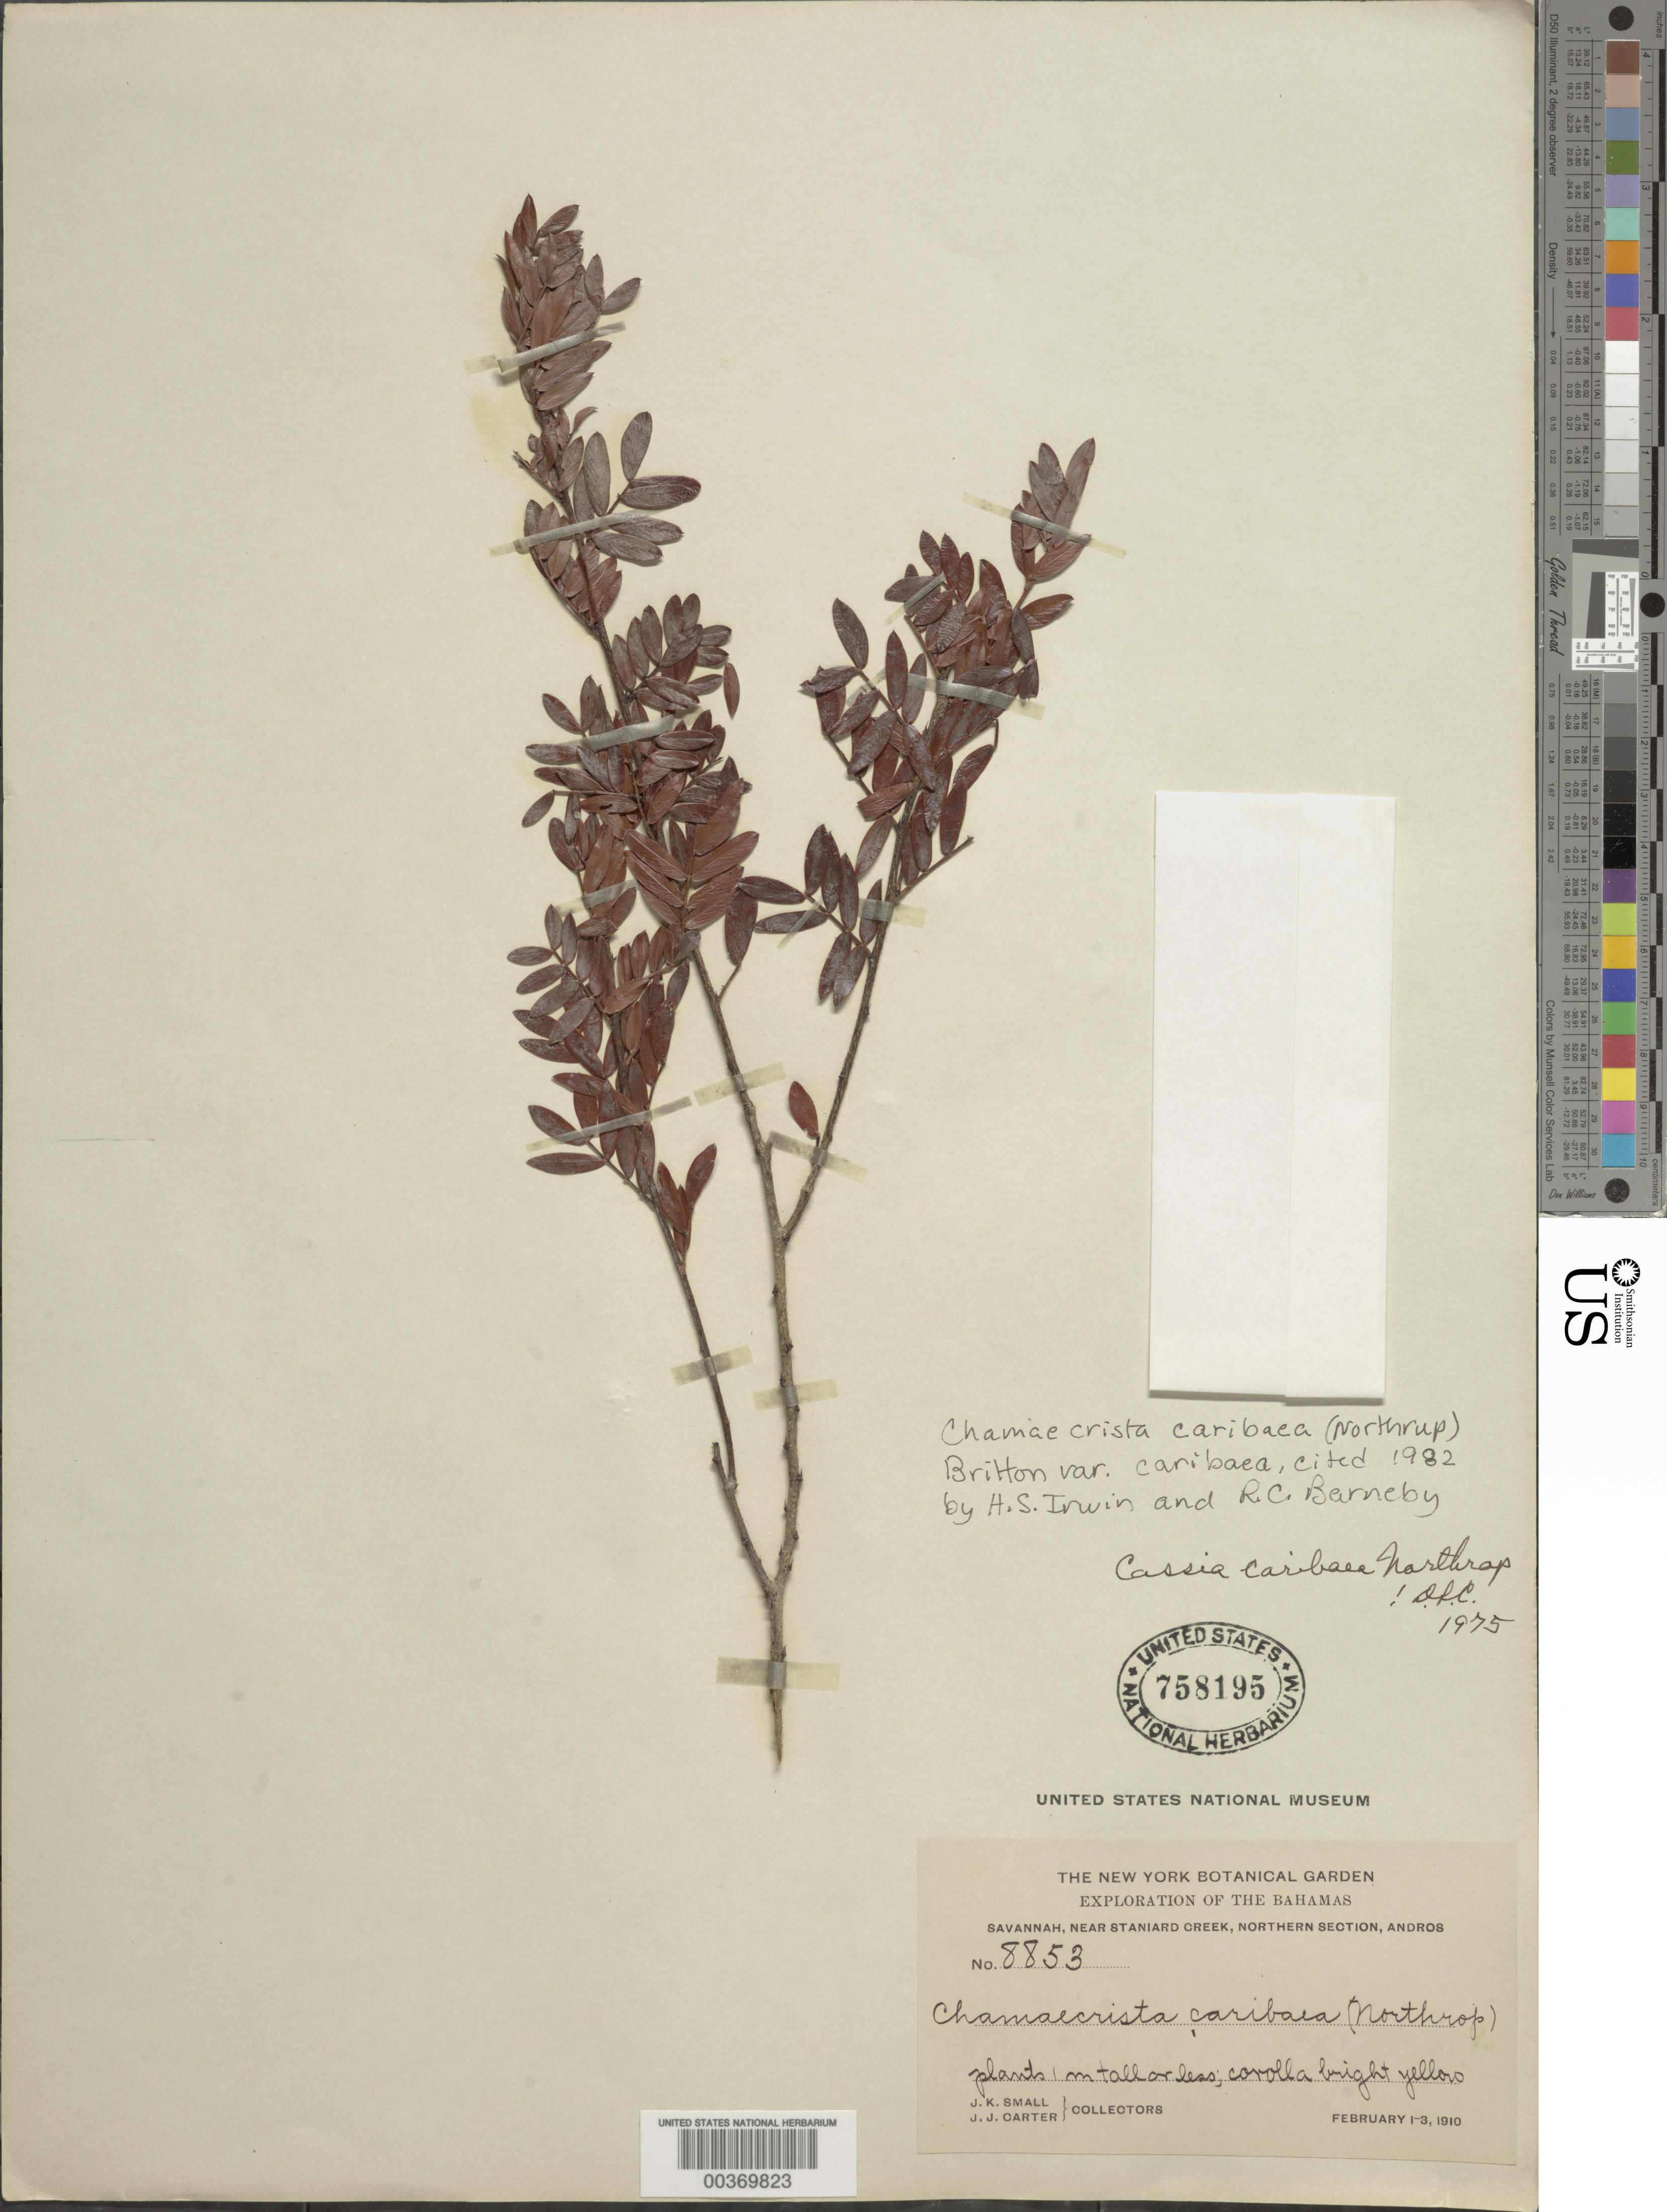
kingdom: Plantae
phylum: Tracheophyta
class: Magnoliopsida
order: Fabales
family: Fabaceae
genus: Chamaecrista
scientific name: Chamaecrista caribaea var. caribaea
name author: Britton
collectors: J. K. Small & J. J. Carter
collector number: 8853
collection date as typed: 01 Feb 1910 to 03 Feb 1910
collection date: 1910-02-01/1910-02-03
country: Bahamas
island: Andros Island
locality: Near staniard creek, northern section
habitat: Savanna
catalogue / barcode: US 758195